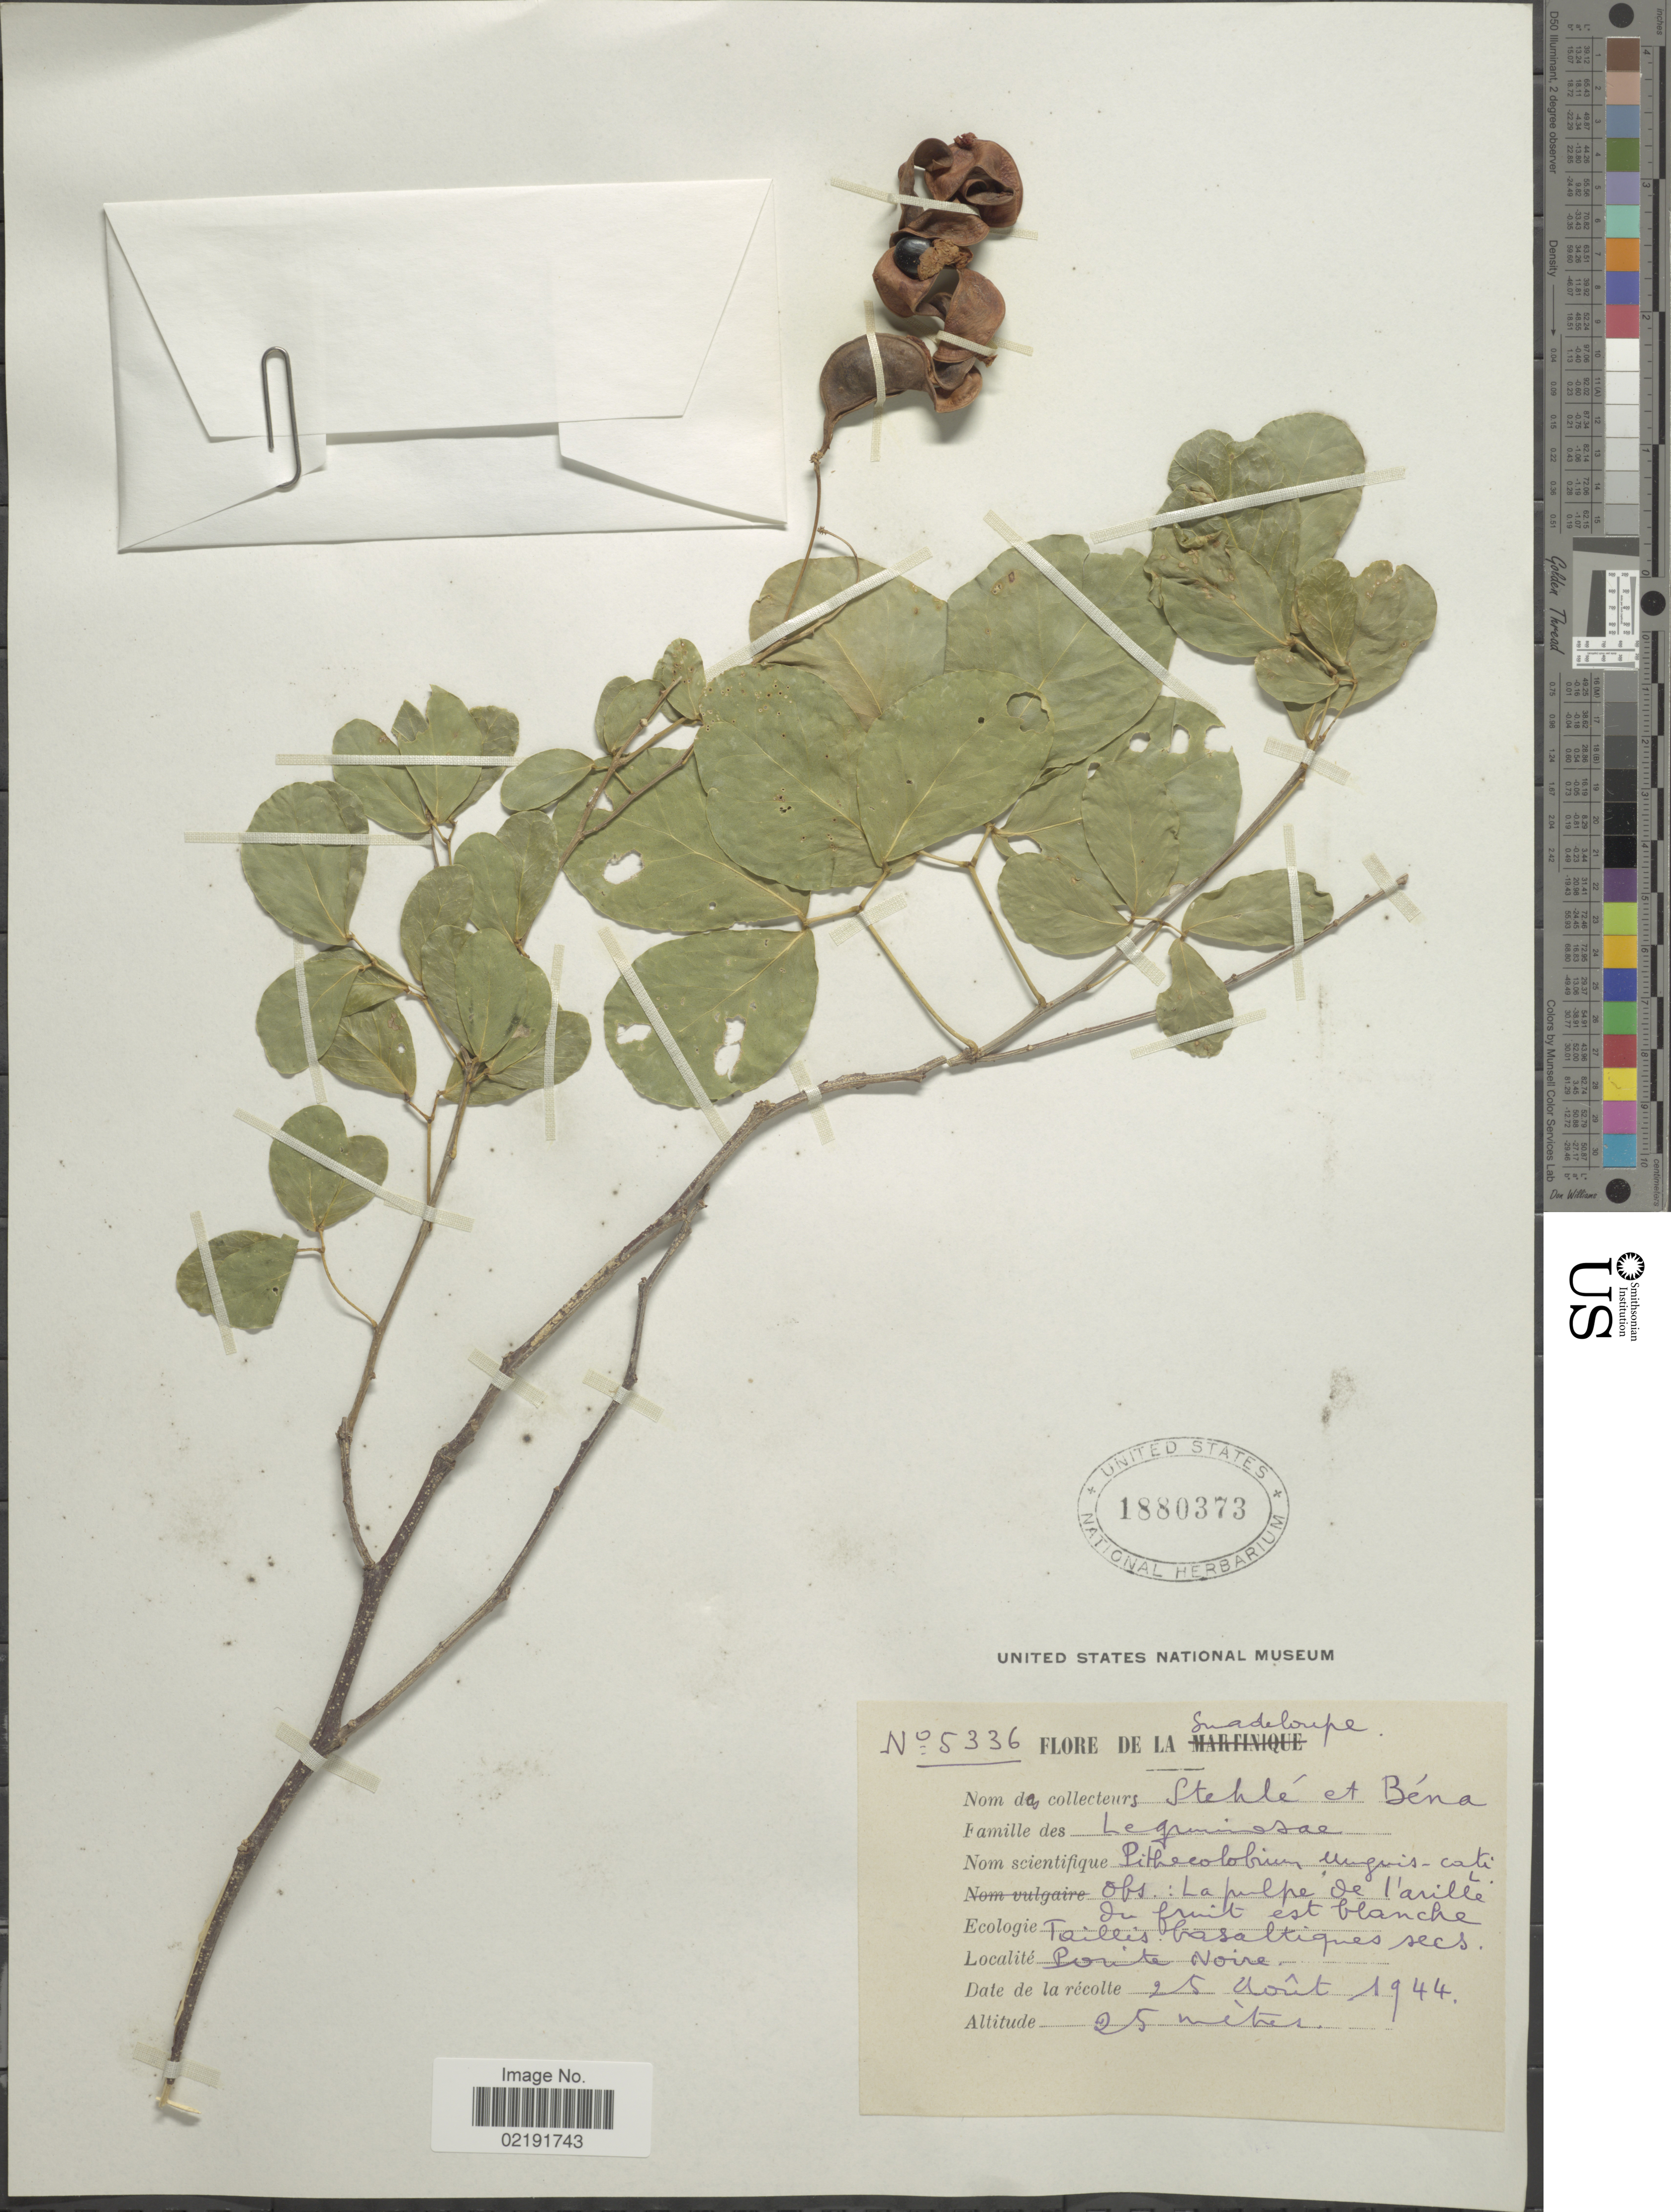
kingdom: Plantae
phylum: Tracheophyta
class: Magnoliopsida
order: Fabales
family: Fabaceae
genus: Pithecellobium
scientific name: Pithecellobium unguis-cati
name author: (L.) Benth.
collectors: -- Stehlé & -. Béna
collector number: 5336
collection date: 1944-08-25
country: Guadeloupe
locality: Pointe Noire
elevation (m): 25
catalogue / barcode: US 1880373